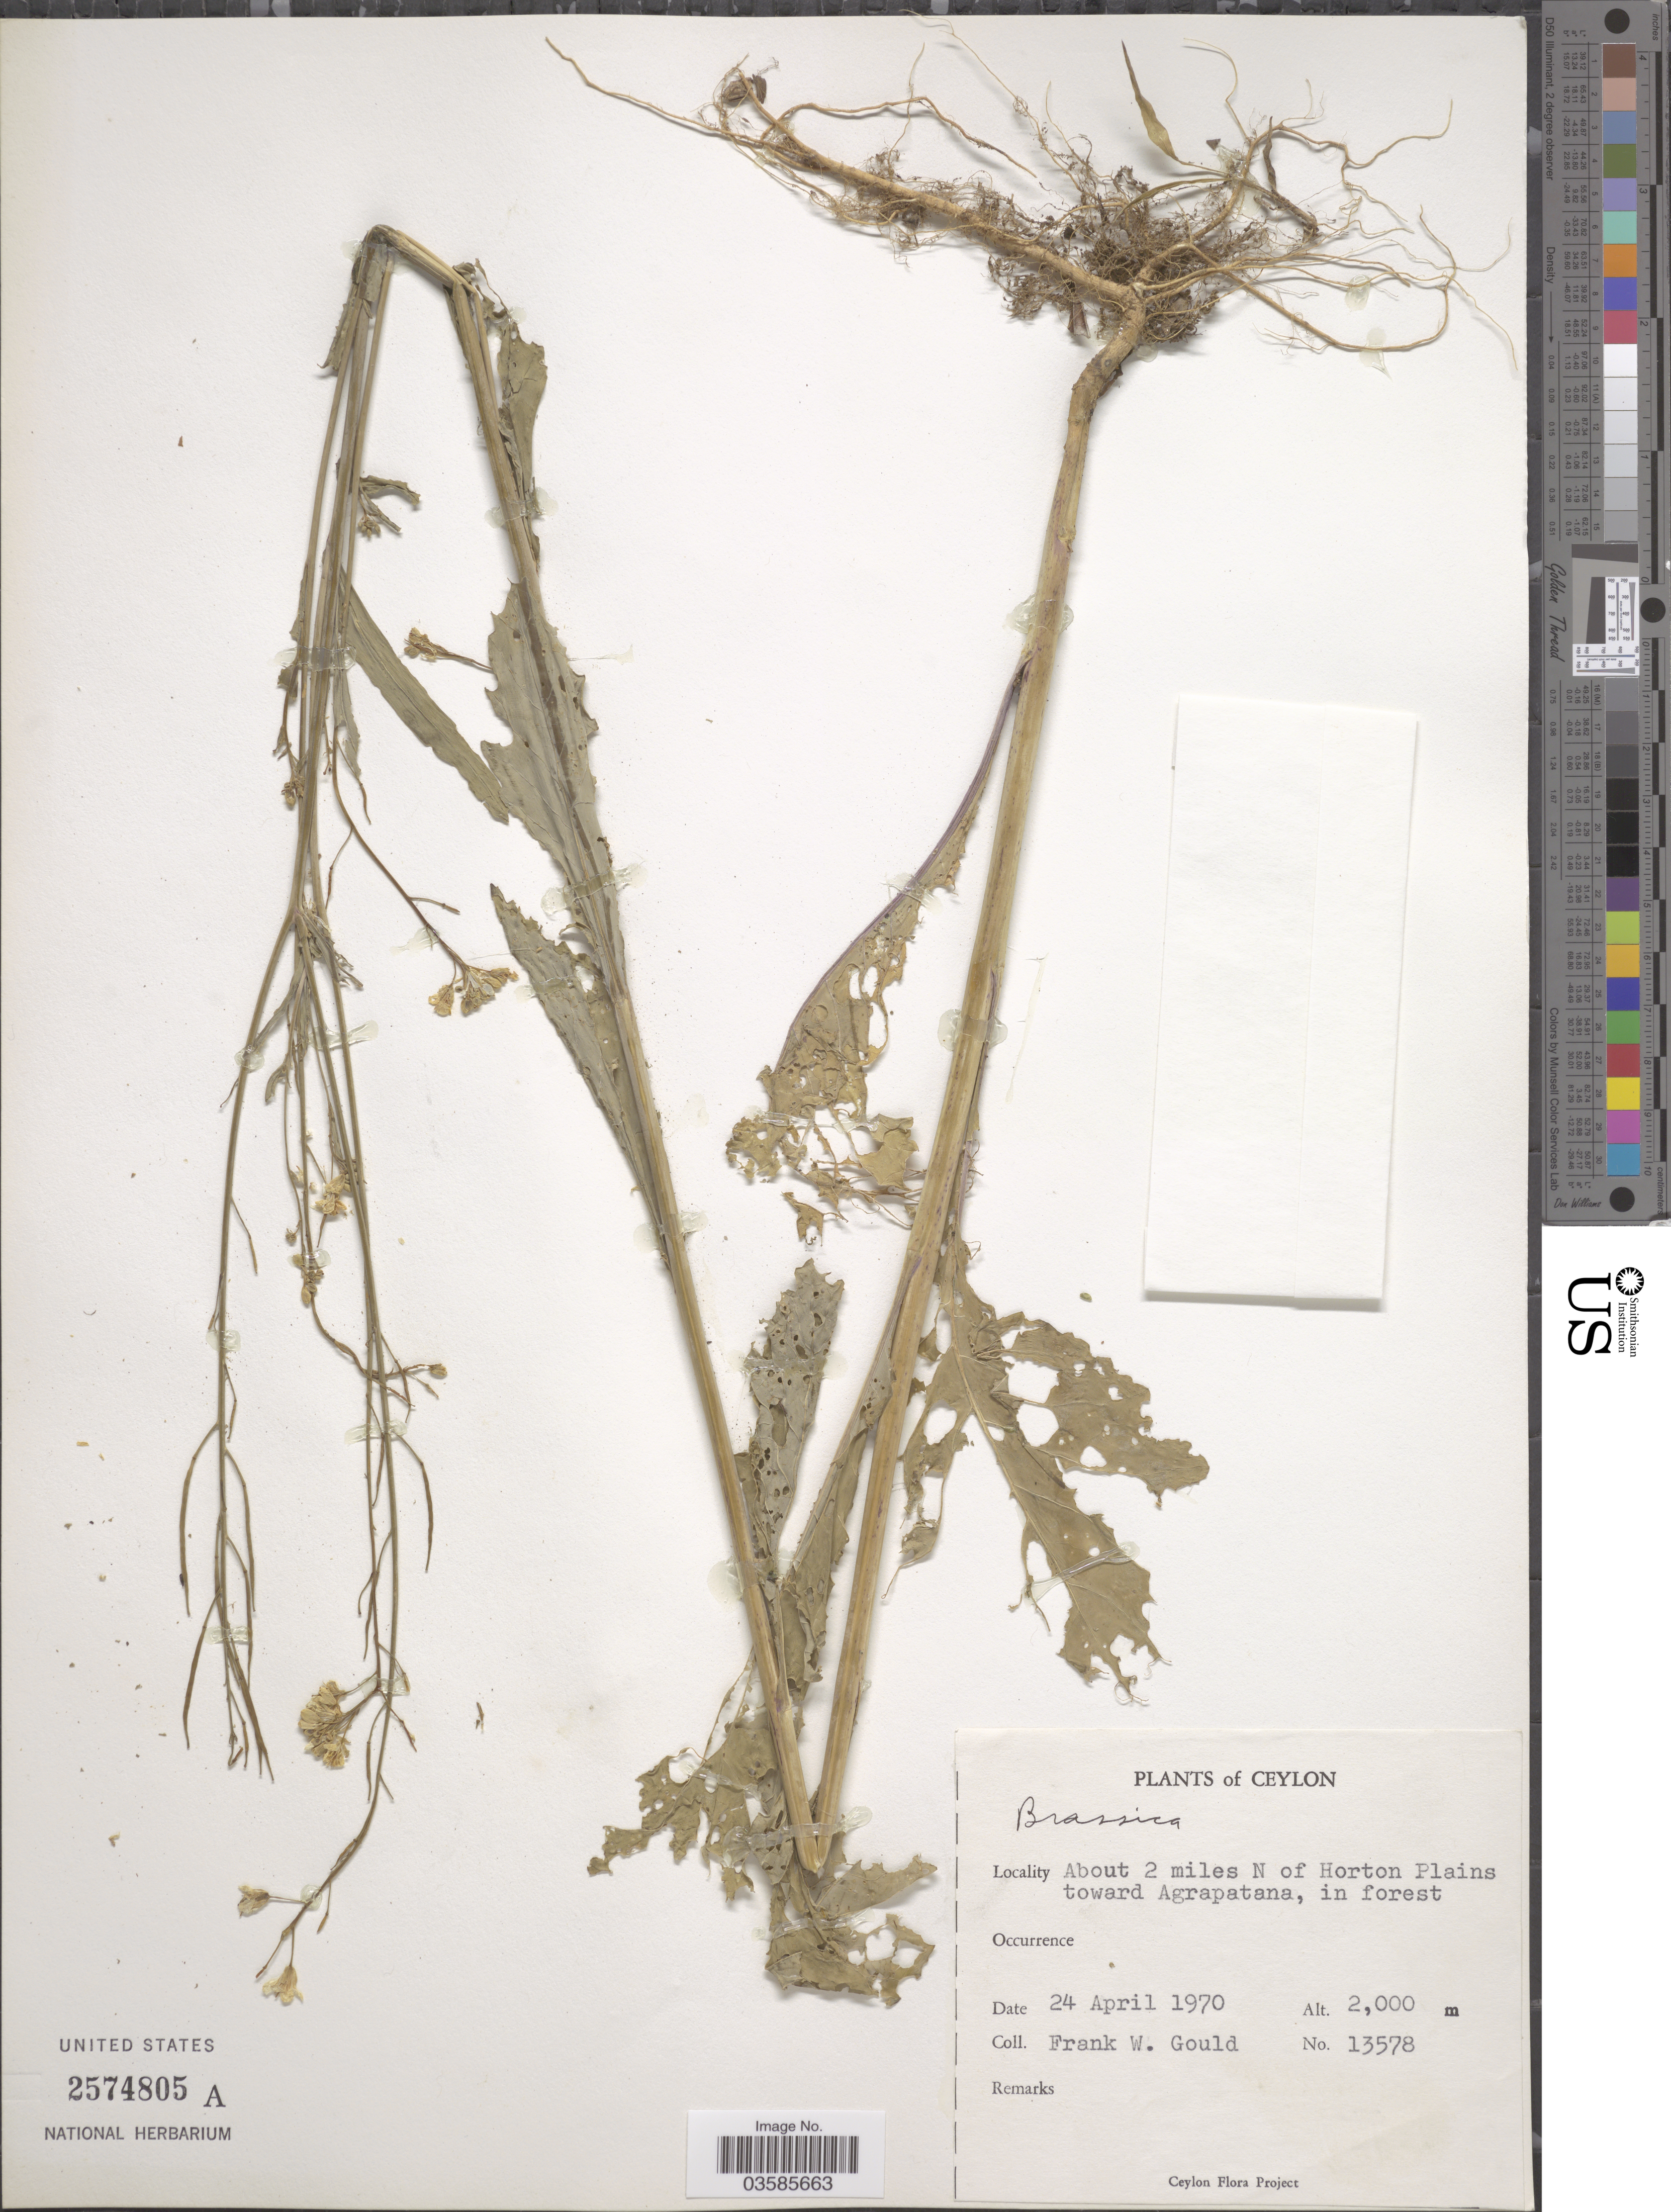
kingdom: Plantae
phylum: Tracheophyta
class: Magnoliopsida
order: Brassicales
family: Brassicaceae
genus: Brassica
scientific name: Brassica sp.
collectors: F. W. Gould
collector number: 13578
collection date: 1970-04-24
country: Sri Lanka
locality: Ceylon; About 2 miles N of Horton Plains toward Agrapatana, in forest.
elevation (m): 2000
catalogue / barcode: US 2574805A